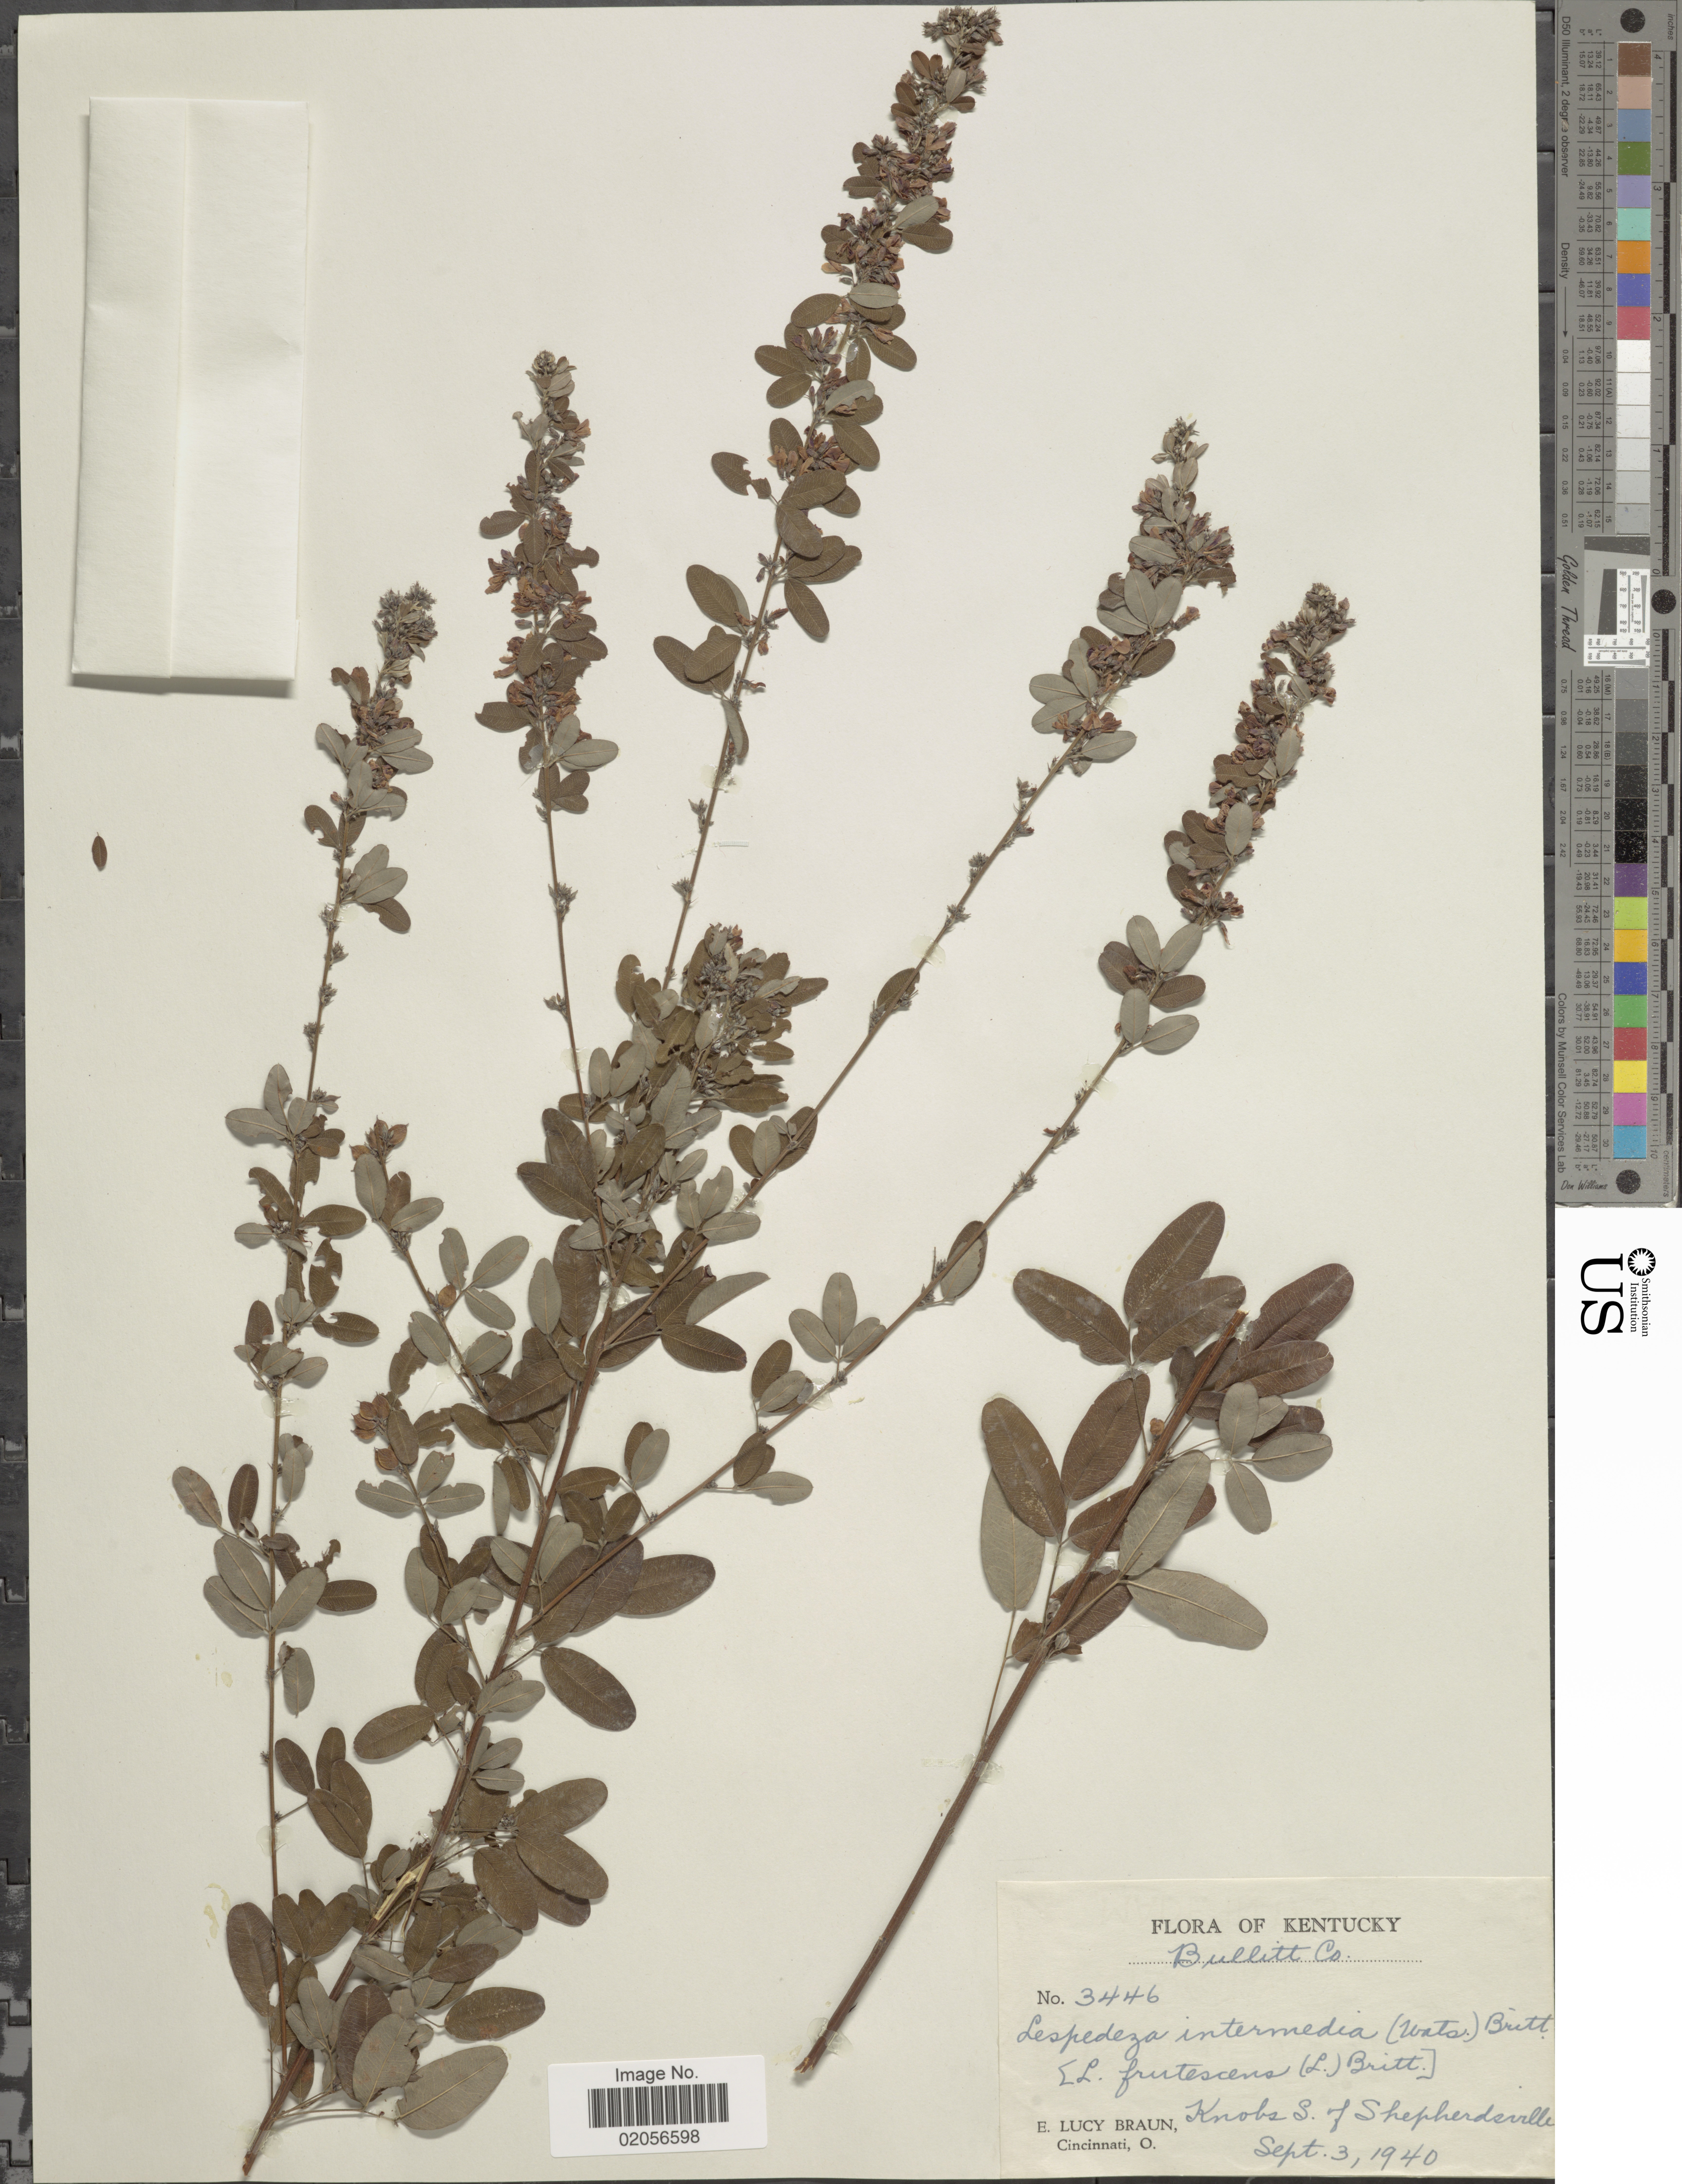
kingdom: Plantae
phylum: Tracheophyta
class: Magnoliopsida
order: Fabales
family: Fabaceae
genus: Lespedeza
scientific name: Lespedeza intermedia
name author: (S. Watson) Britton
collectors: E. L. Braun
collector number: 3446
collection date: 1940-09-03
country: United States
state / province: Kentucky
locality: Bullit Co, Knobs S of Shepherdsville